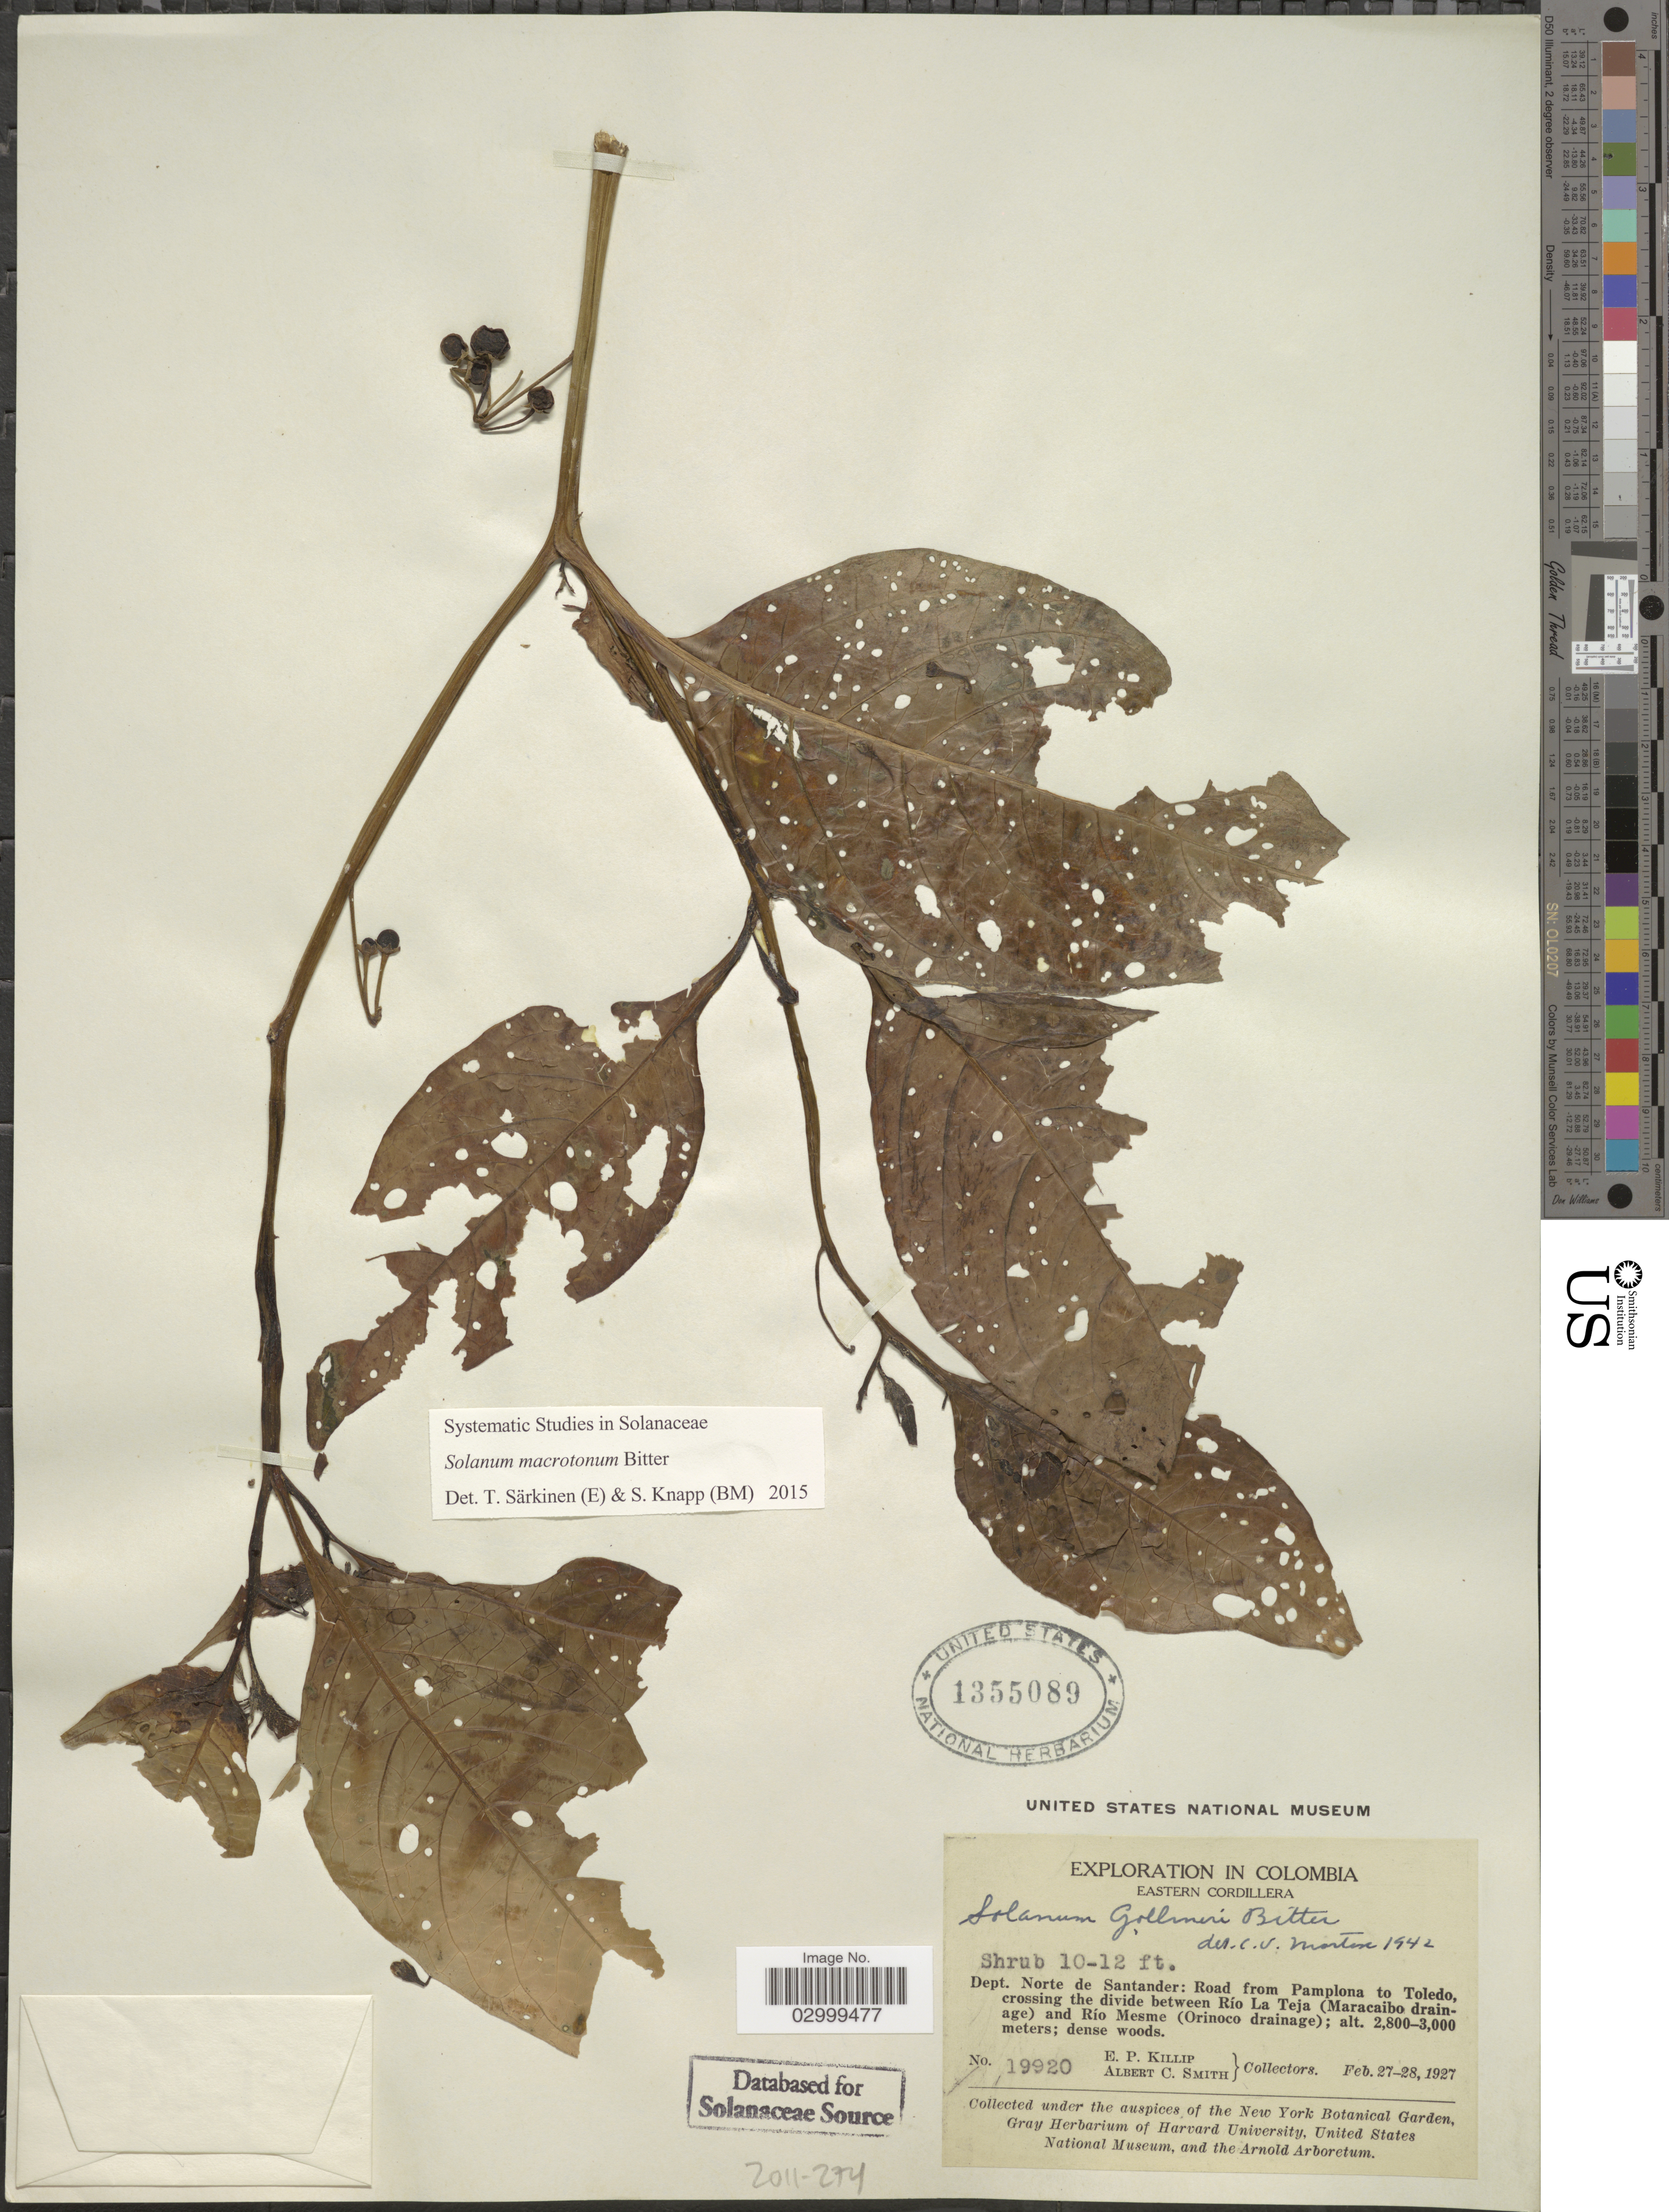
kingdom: Plantae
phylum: Tracheophyta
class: Magnoliopsida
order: Solanales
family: Solanaceae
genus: Solanum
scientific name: Solanum macrotonum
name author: Bitter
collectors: E. P. Killip & A. C. Smith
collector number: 19920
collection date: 1927-02-27/1927-02-28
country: Colombia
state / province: Norte de Santander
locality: Eastern Cordillera. Dept. Norte de Santander: Road from Pamplona to Toledo, crossing the divide between Río La Teja (Maracaibo drainage) and Río Mesme (Orinoco drainage).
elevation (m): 2800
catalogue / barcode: US 1355089